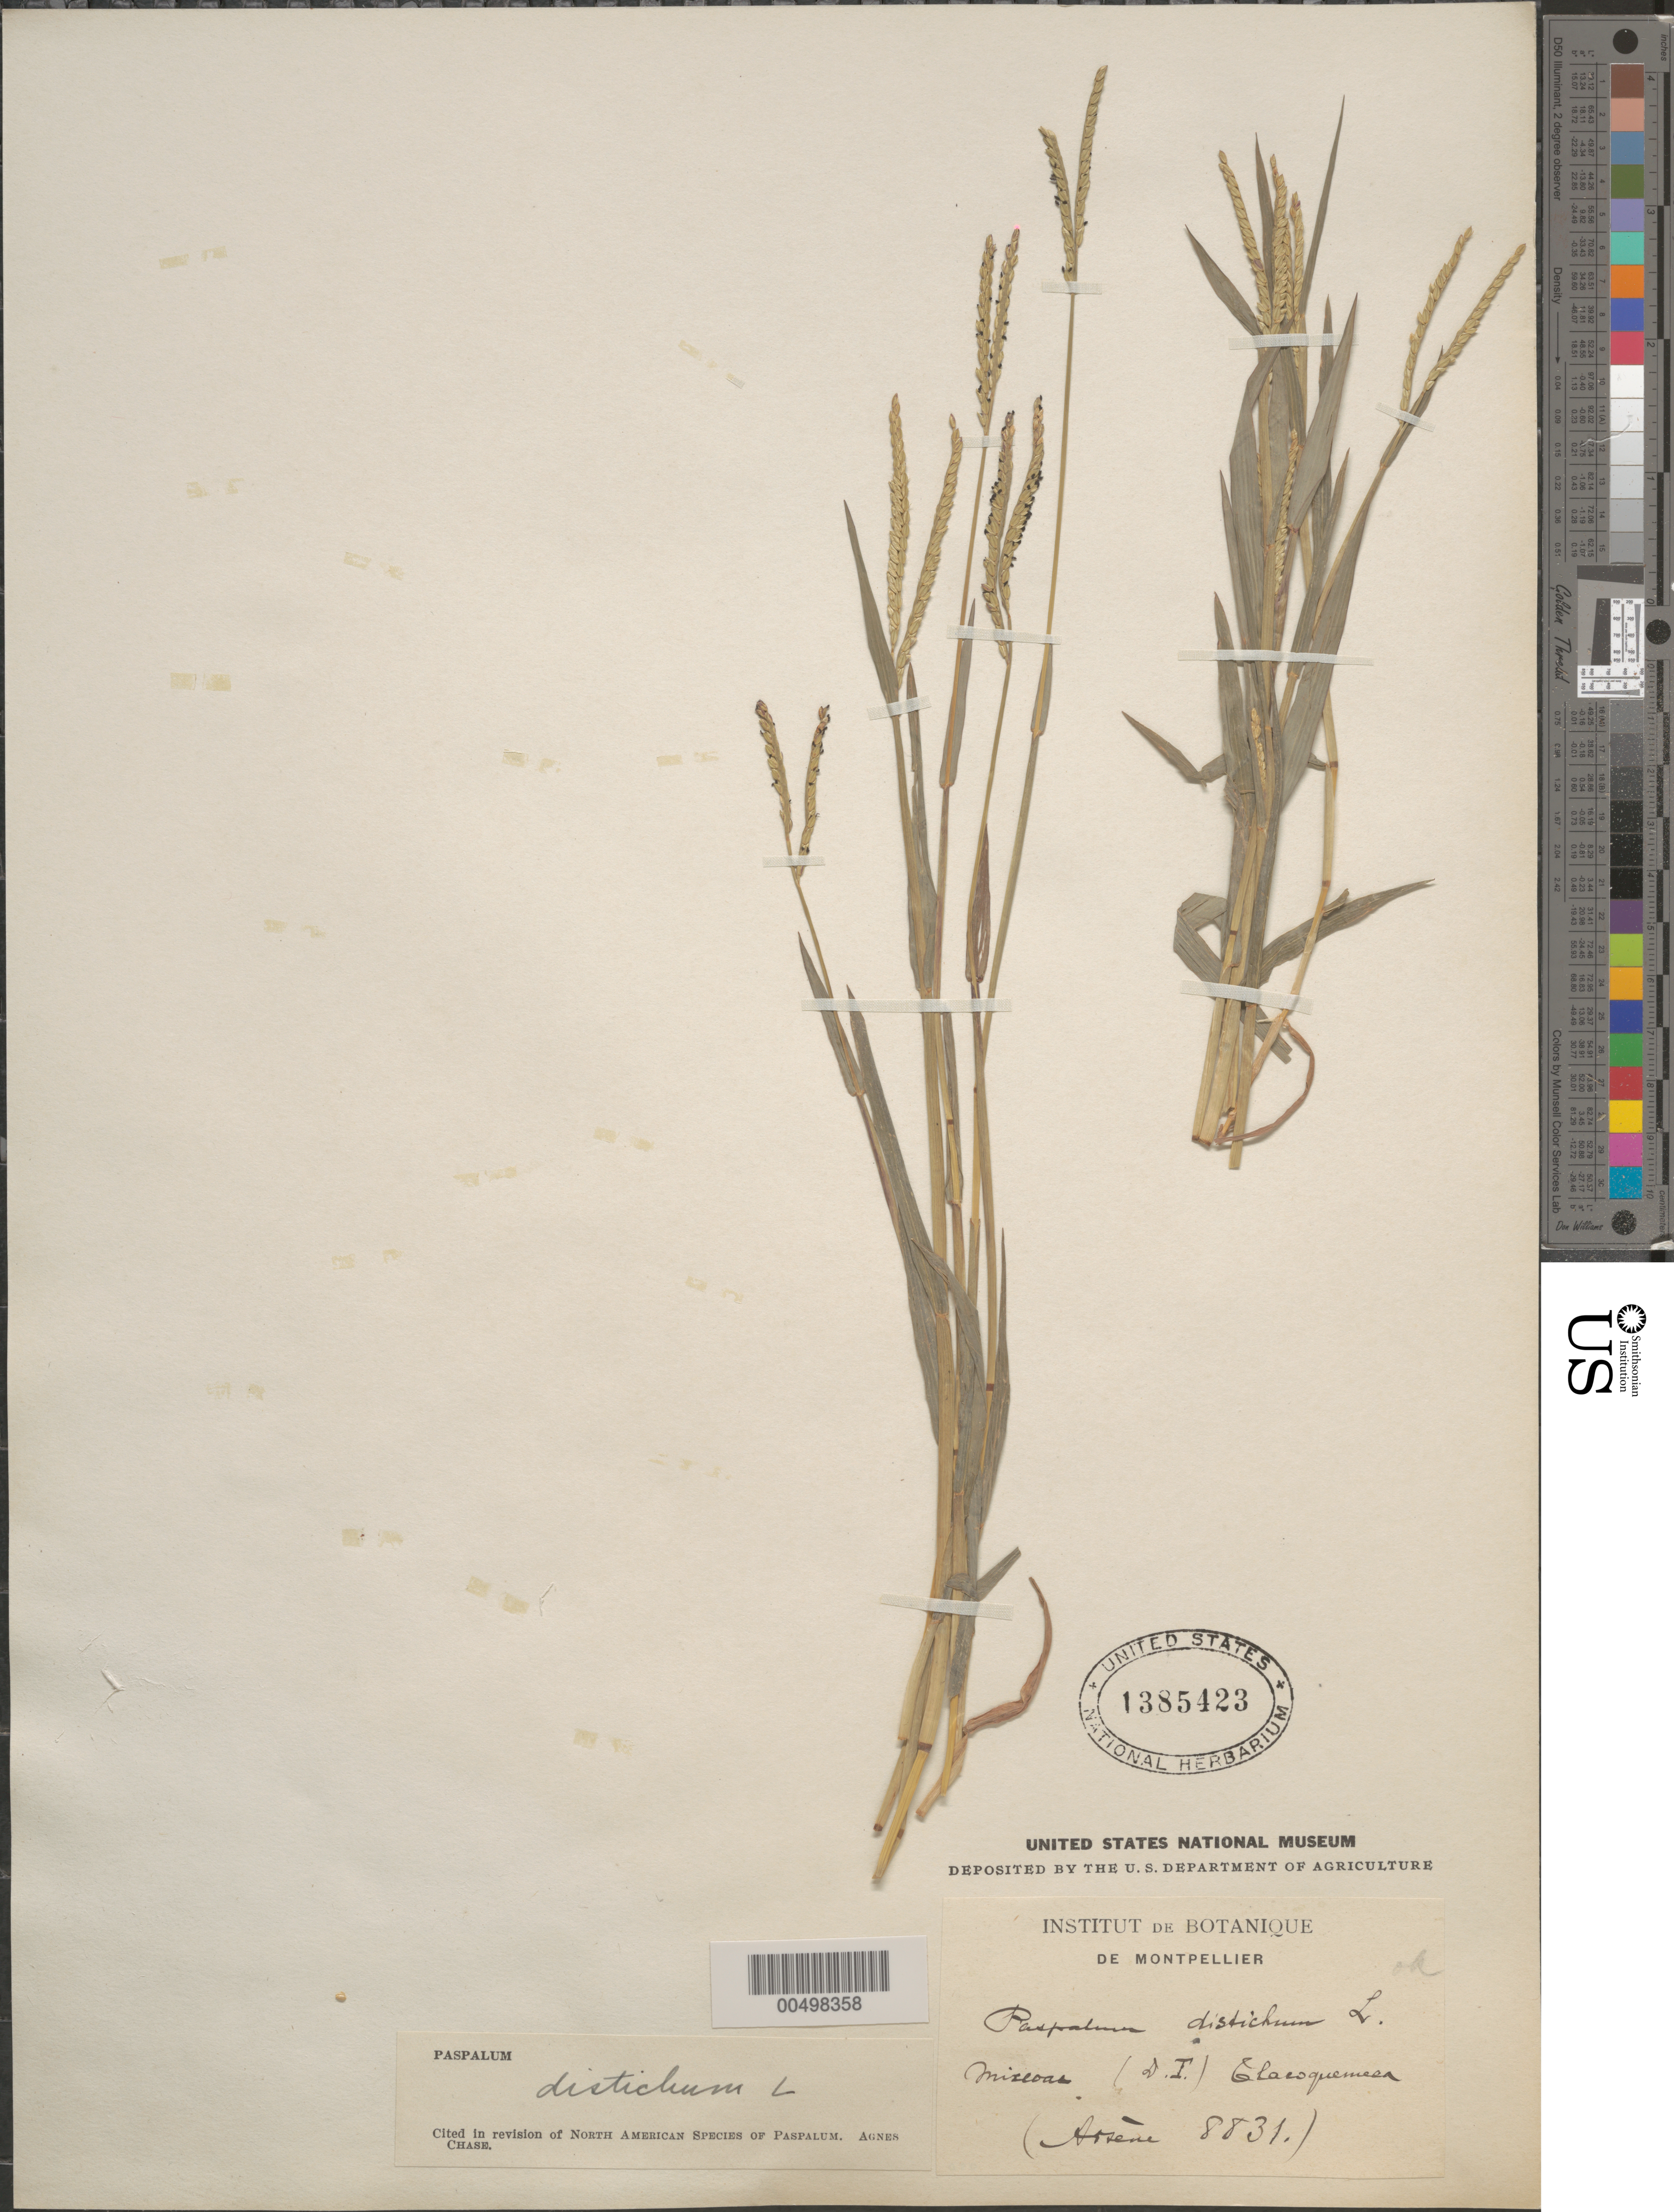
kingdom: Plantae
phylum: Tracheophyta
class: Liliopsida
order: Poales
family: Poaceae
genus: Paspalum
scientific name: Paspalum paspaloides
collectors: Bro. G. Arsène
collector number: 8831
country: Mexico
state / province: Distrito Federal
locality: Mixcoac, Tlacoquemeca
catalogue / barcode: US 1385423